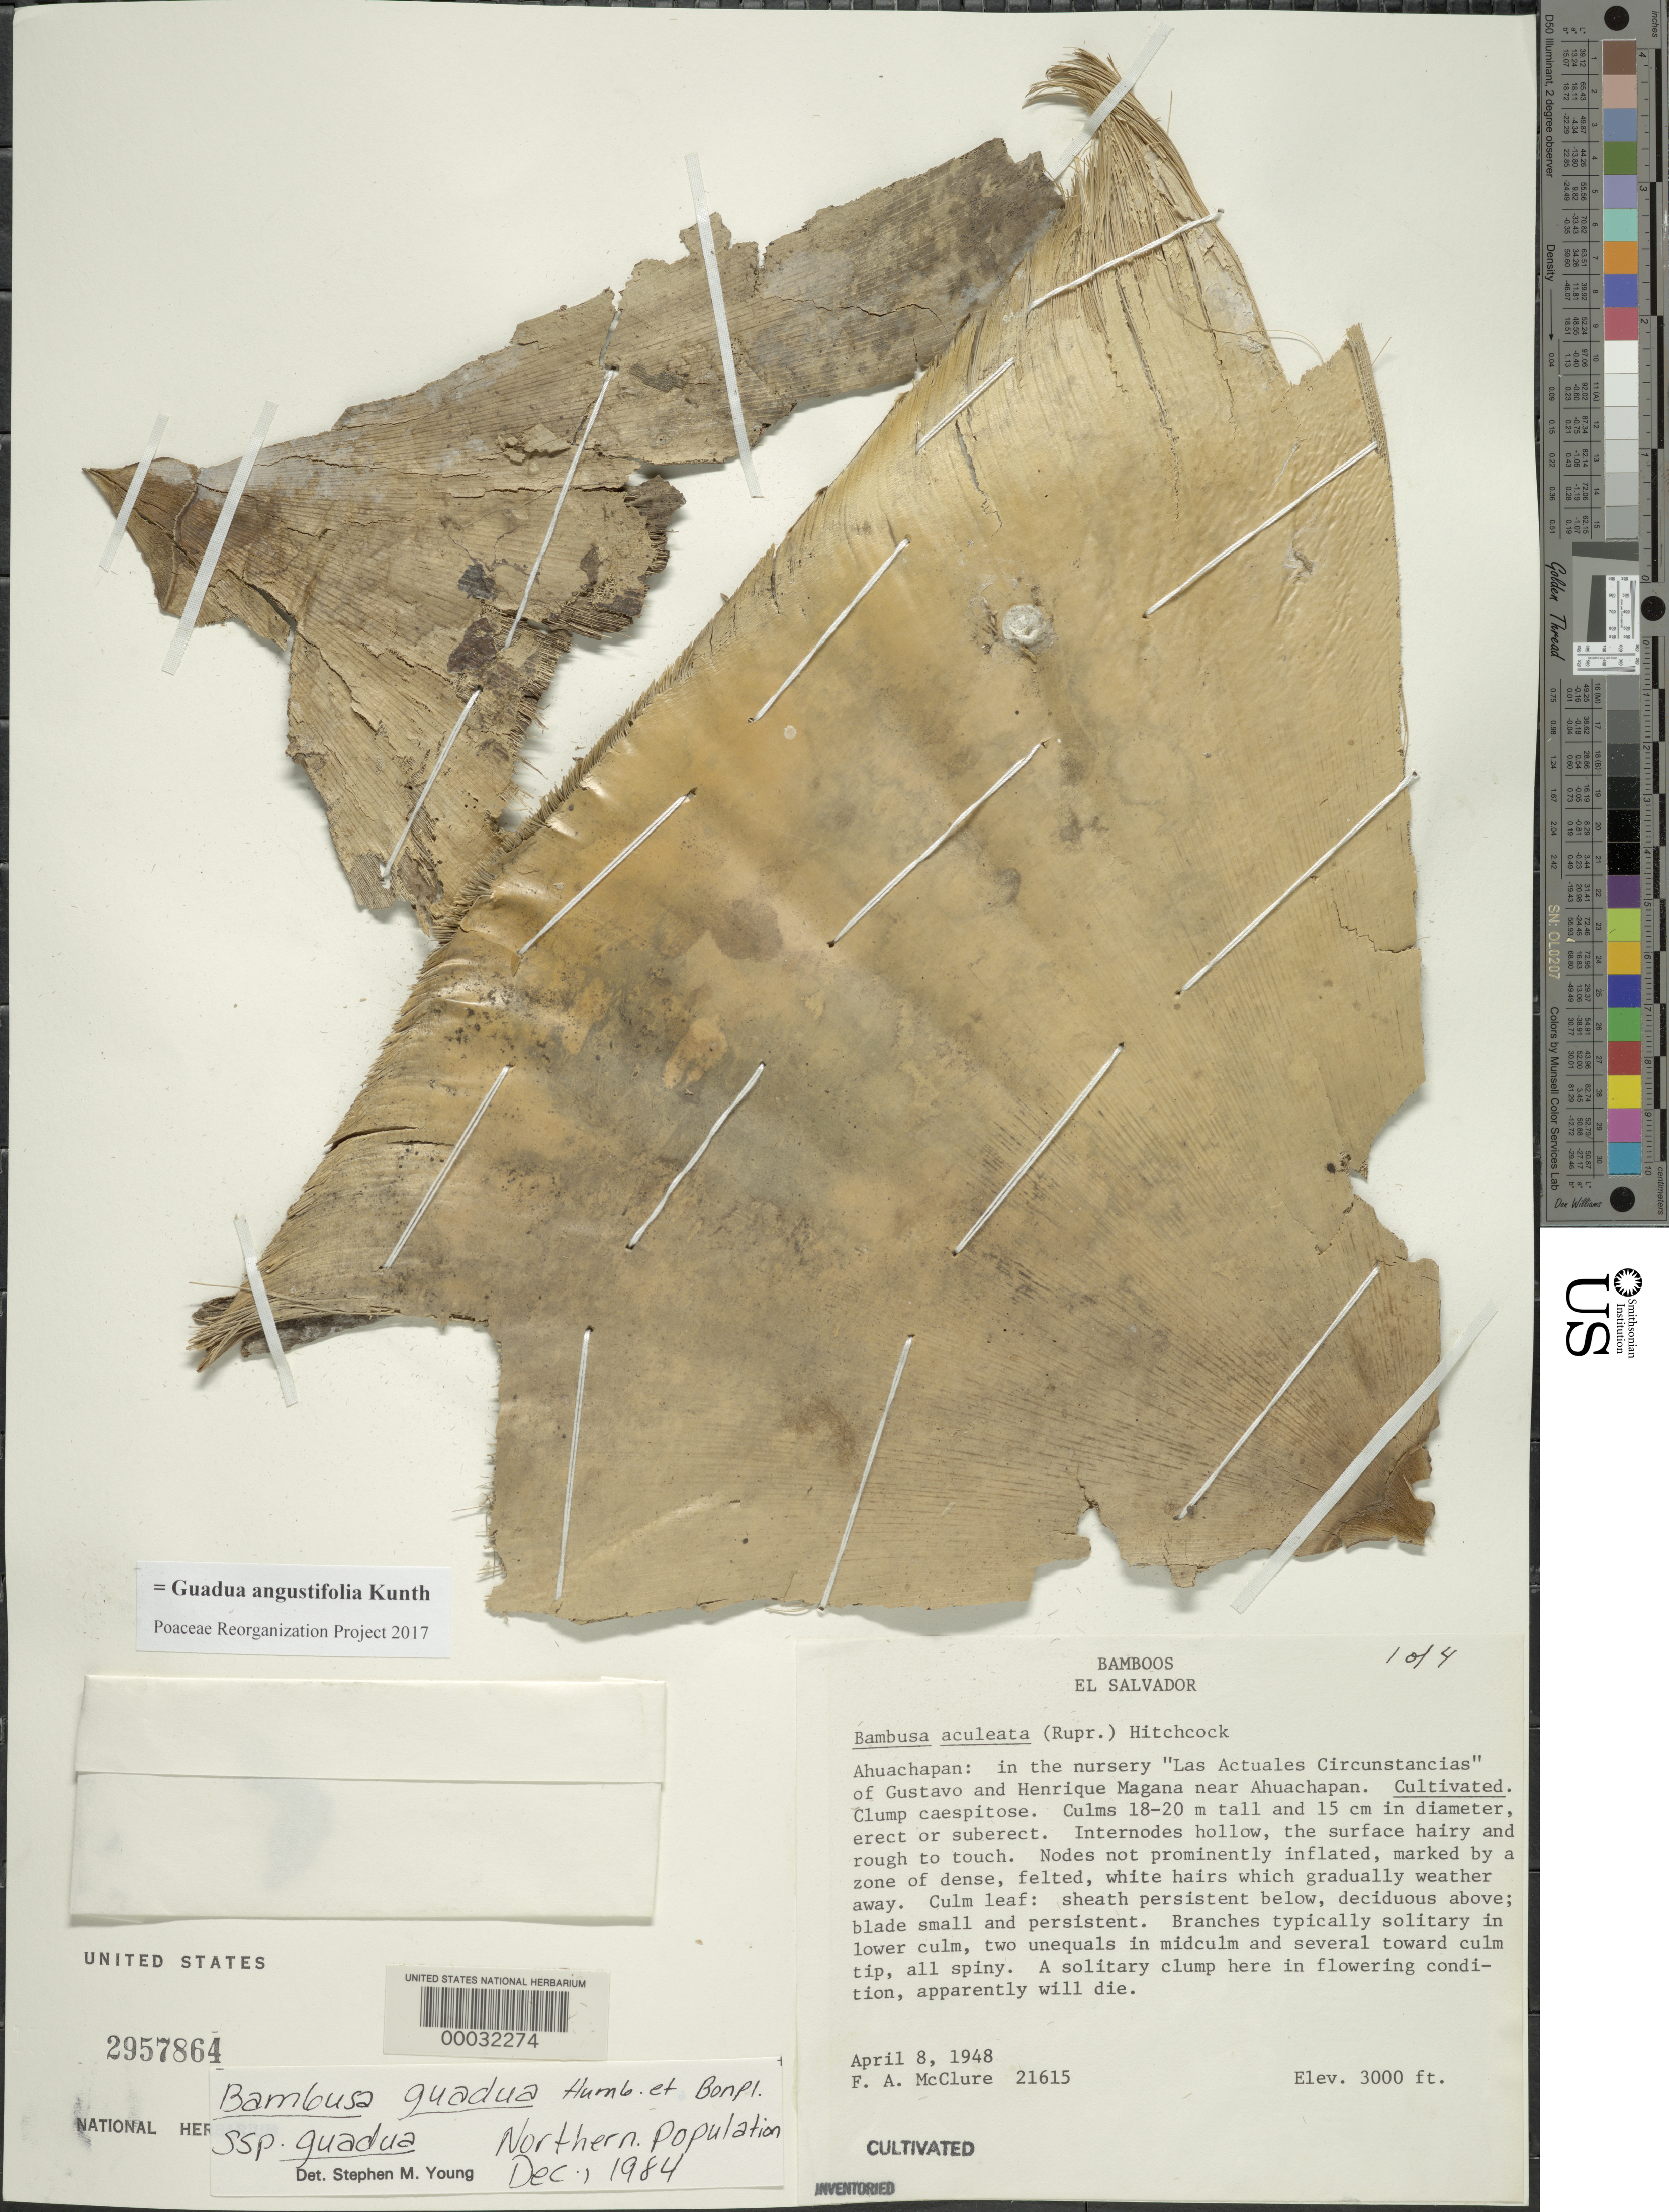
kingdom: Plantae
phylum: Tracheophyta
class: Liliopsida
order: Poales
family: Poaceae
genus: Guadua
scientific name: Guadua angustifolia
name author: Kunth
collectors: F. A. McClure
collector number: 21615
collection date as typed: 08 Apr 1948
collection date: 1948-04-08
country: El Salvador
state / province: Ahuachapán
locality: Nursery "Las Actuales Circumstancias" of Gustavo and Henrique Magana near Ahuachapan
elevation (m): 915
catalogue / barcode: US 2957864